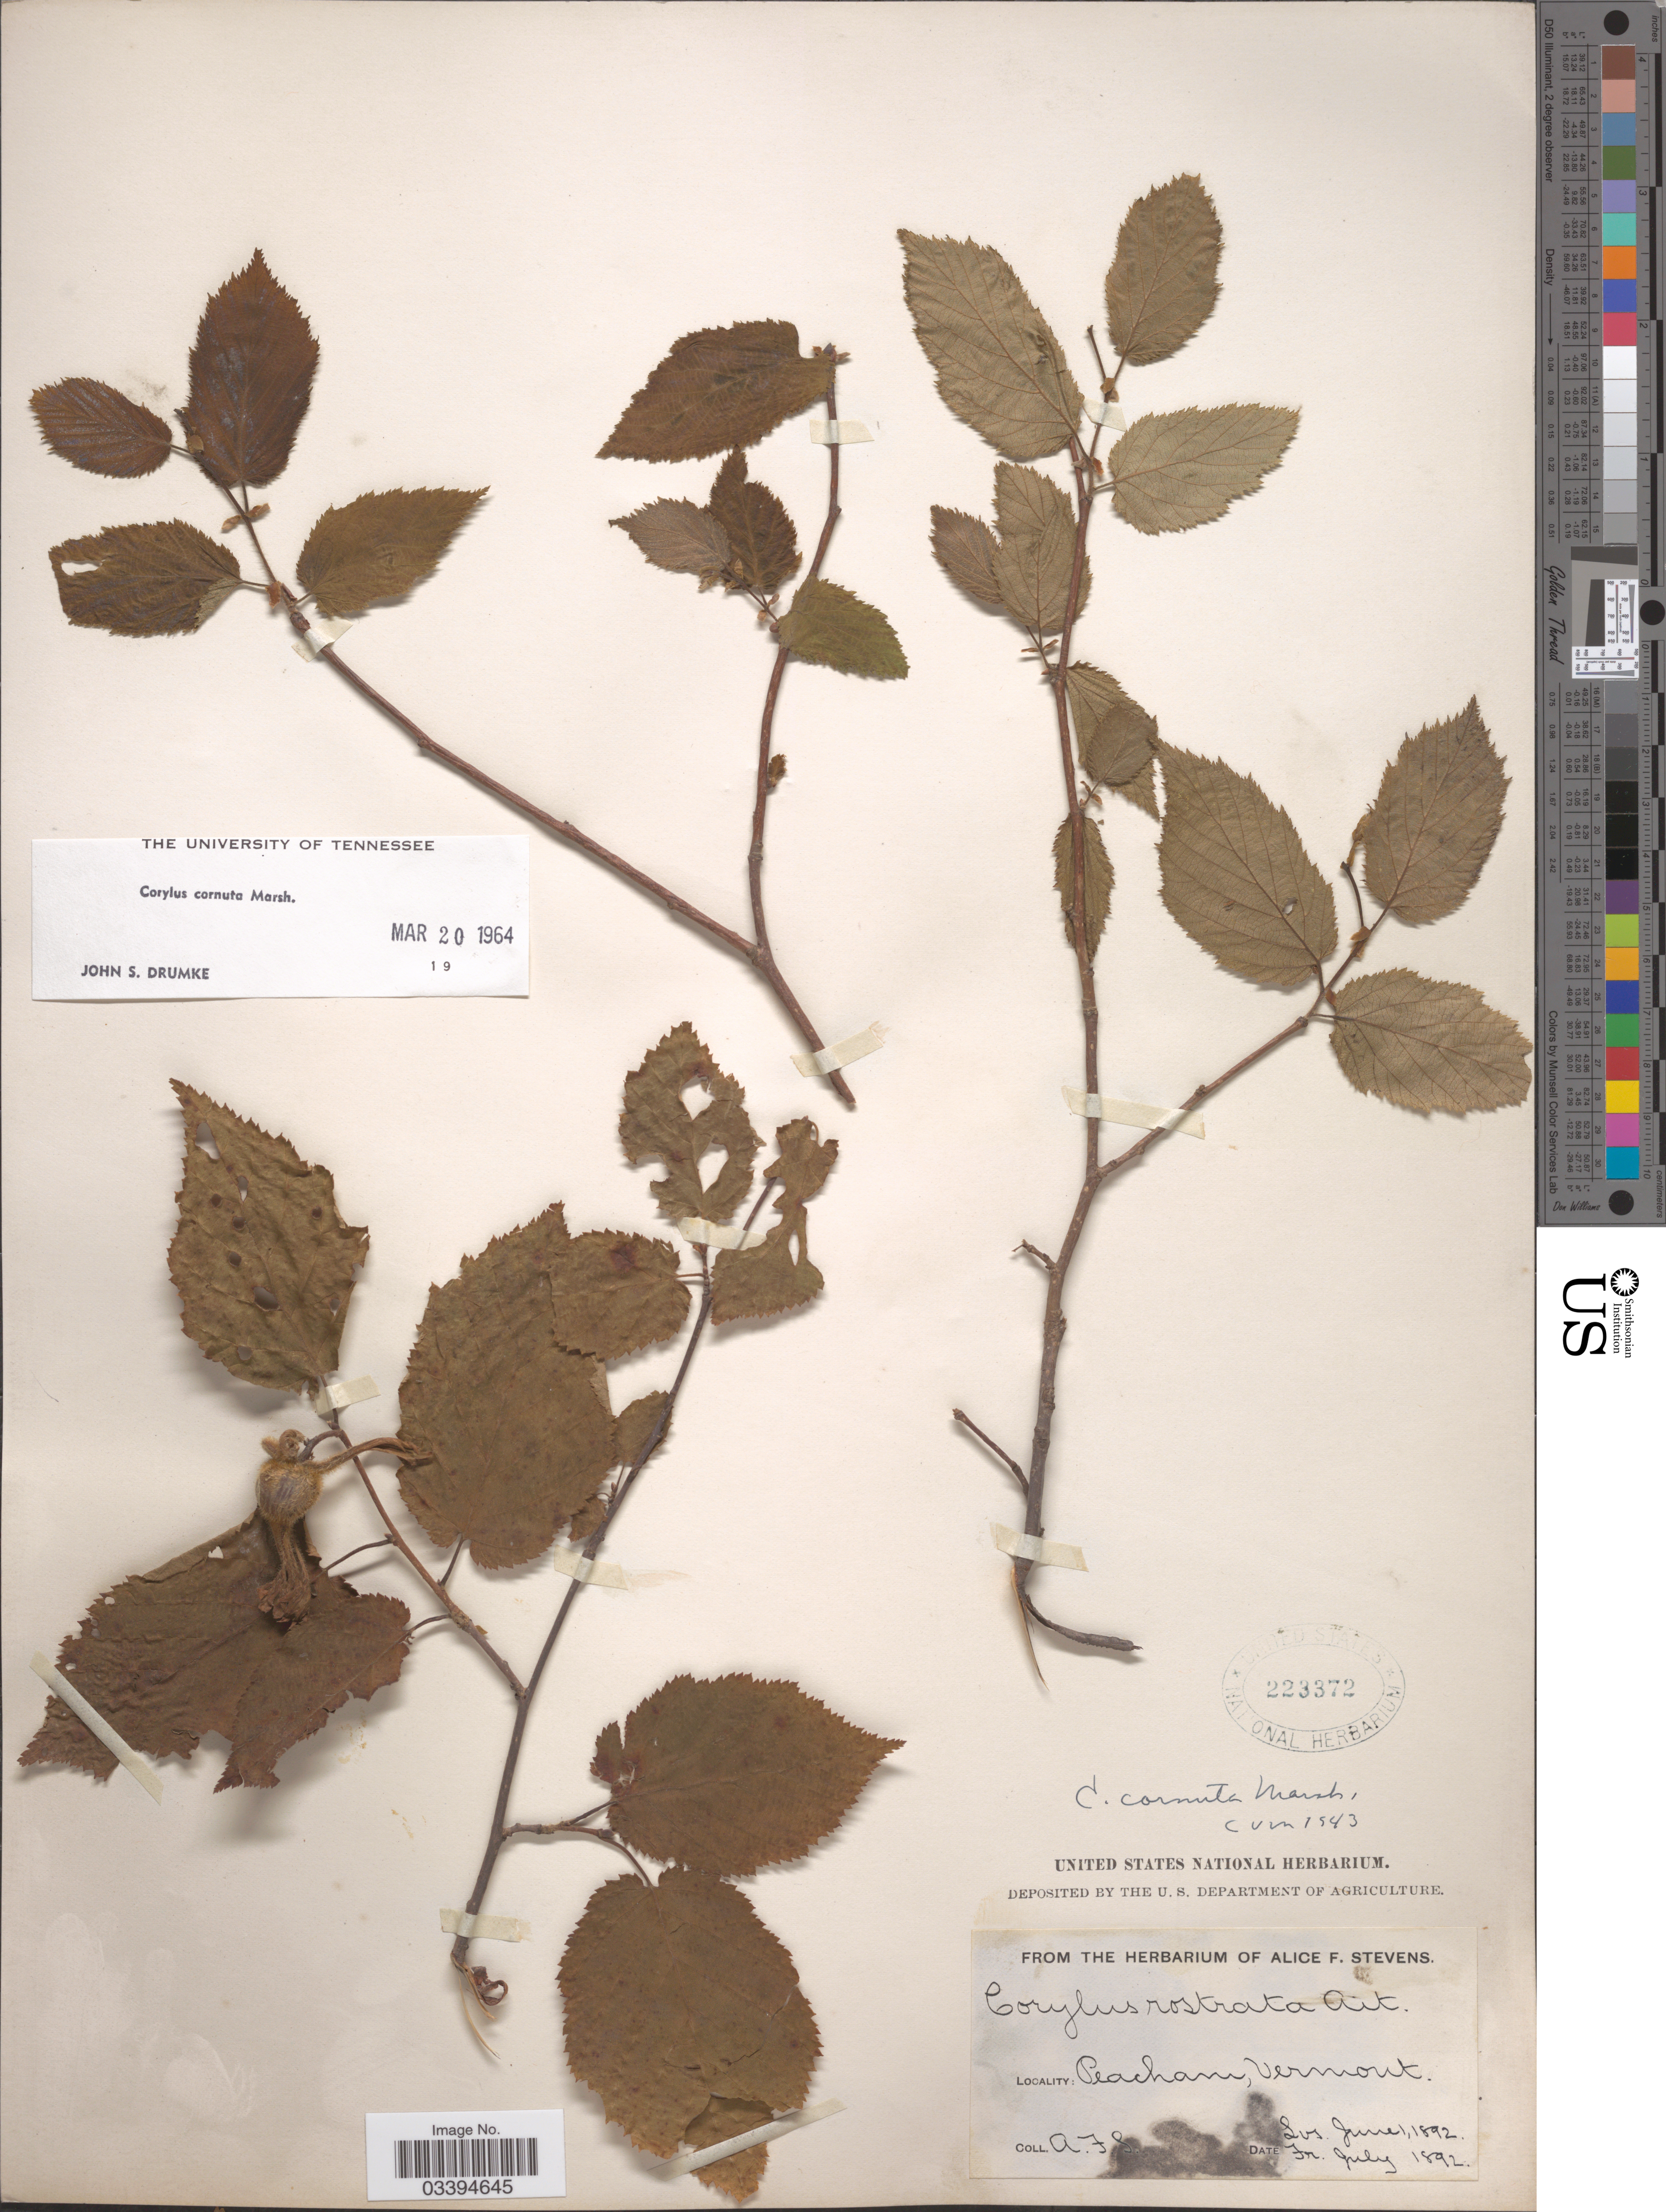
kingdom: Plantae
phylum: Tracheophyta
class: Magnoliopsida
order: Fagales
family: Betulaceae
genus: Corylus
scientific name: Corylus cornuta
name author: Marshall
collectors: A. Stevens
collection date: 1892-06/1892-07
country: United States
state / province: Vermont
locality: Peacham.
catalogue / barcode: US 223372